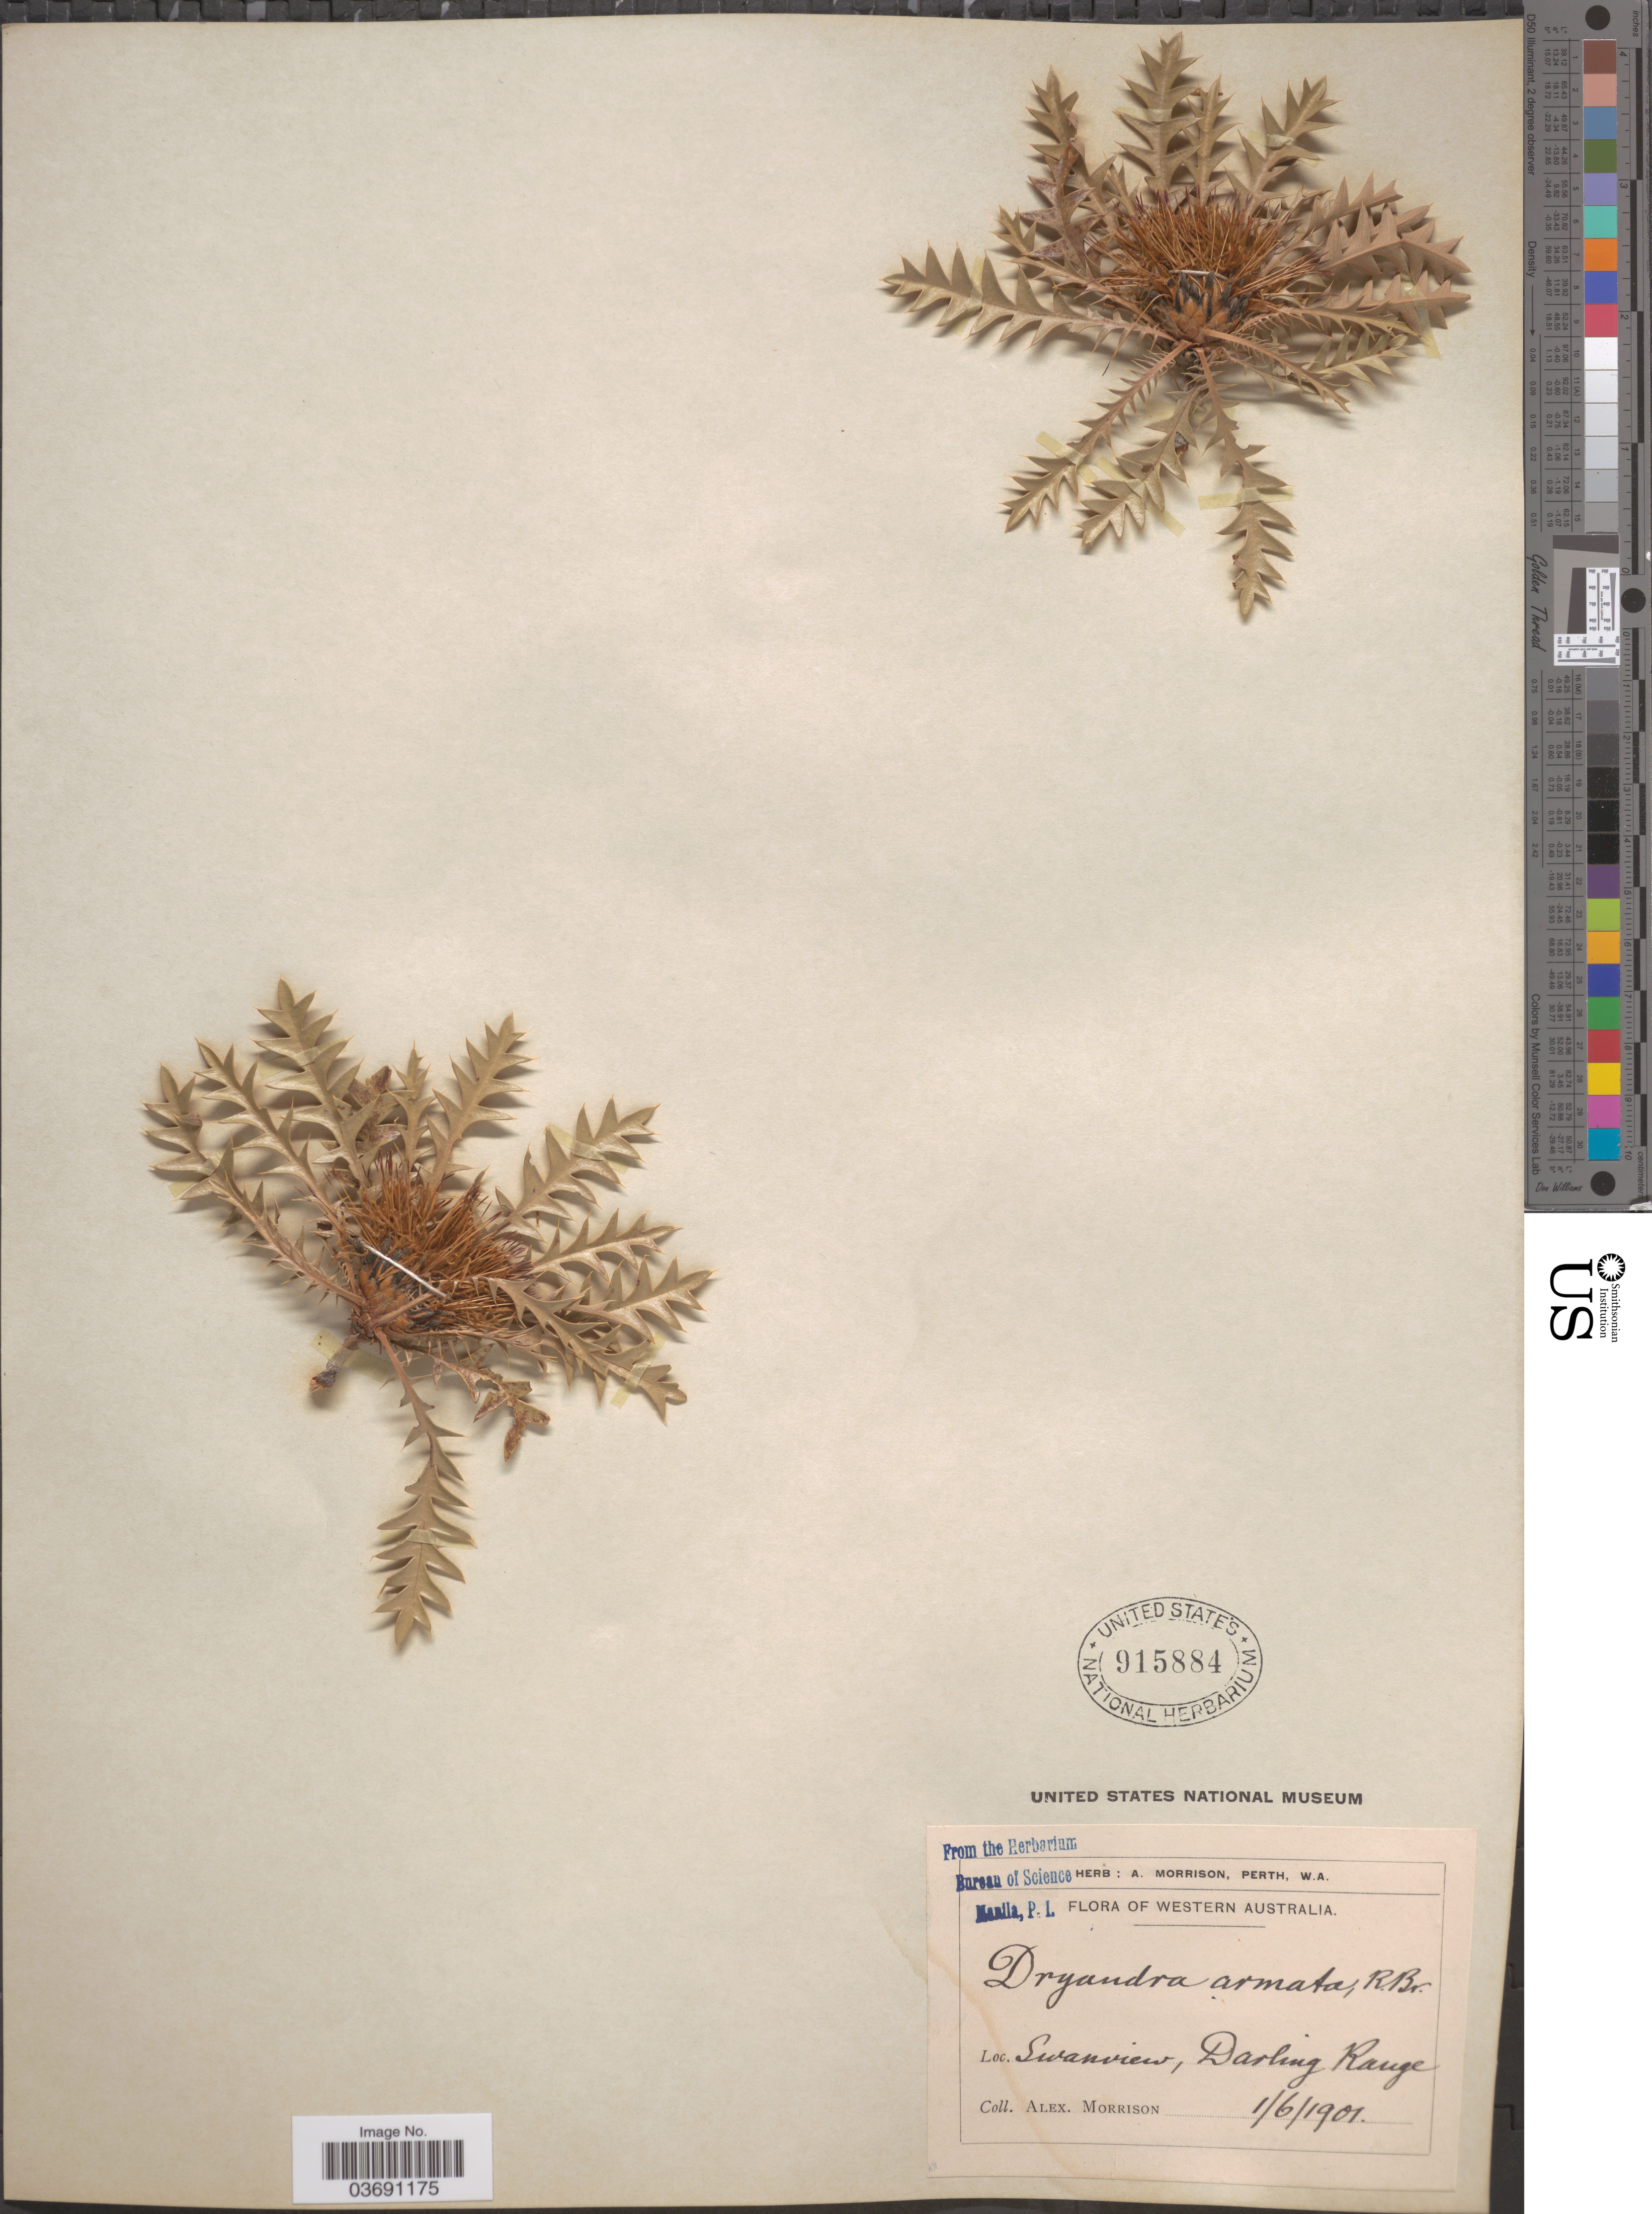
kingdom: Plantae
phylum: Tracheophyta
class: Magnoliopsida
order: Proteales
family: Proteaceae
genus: Dryandra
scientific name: Dryandra armata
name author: R. Br.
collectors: A. Morrison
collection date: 1901-06-01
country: Australia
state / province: Western Australia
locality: Swanview, Darling Range.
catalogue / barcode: US 915884